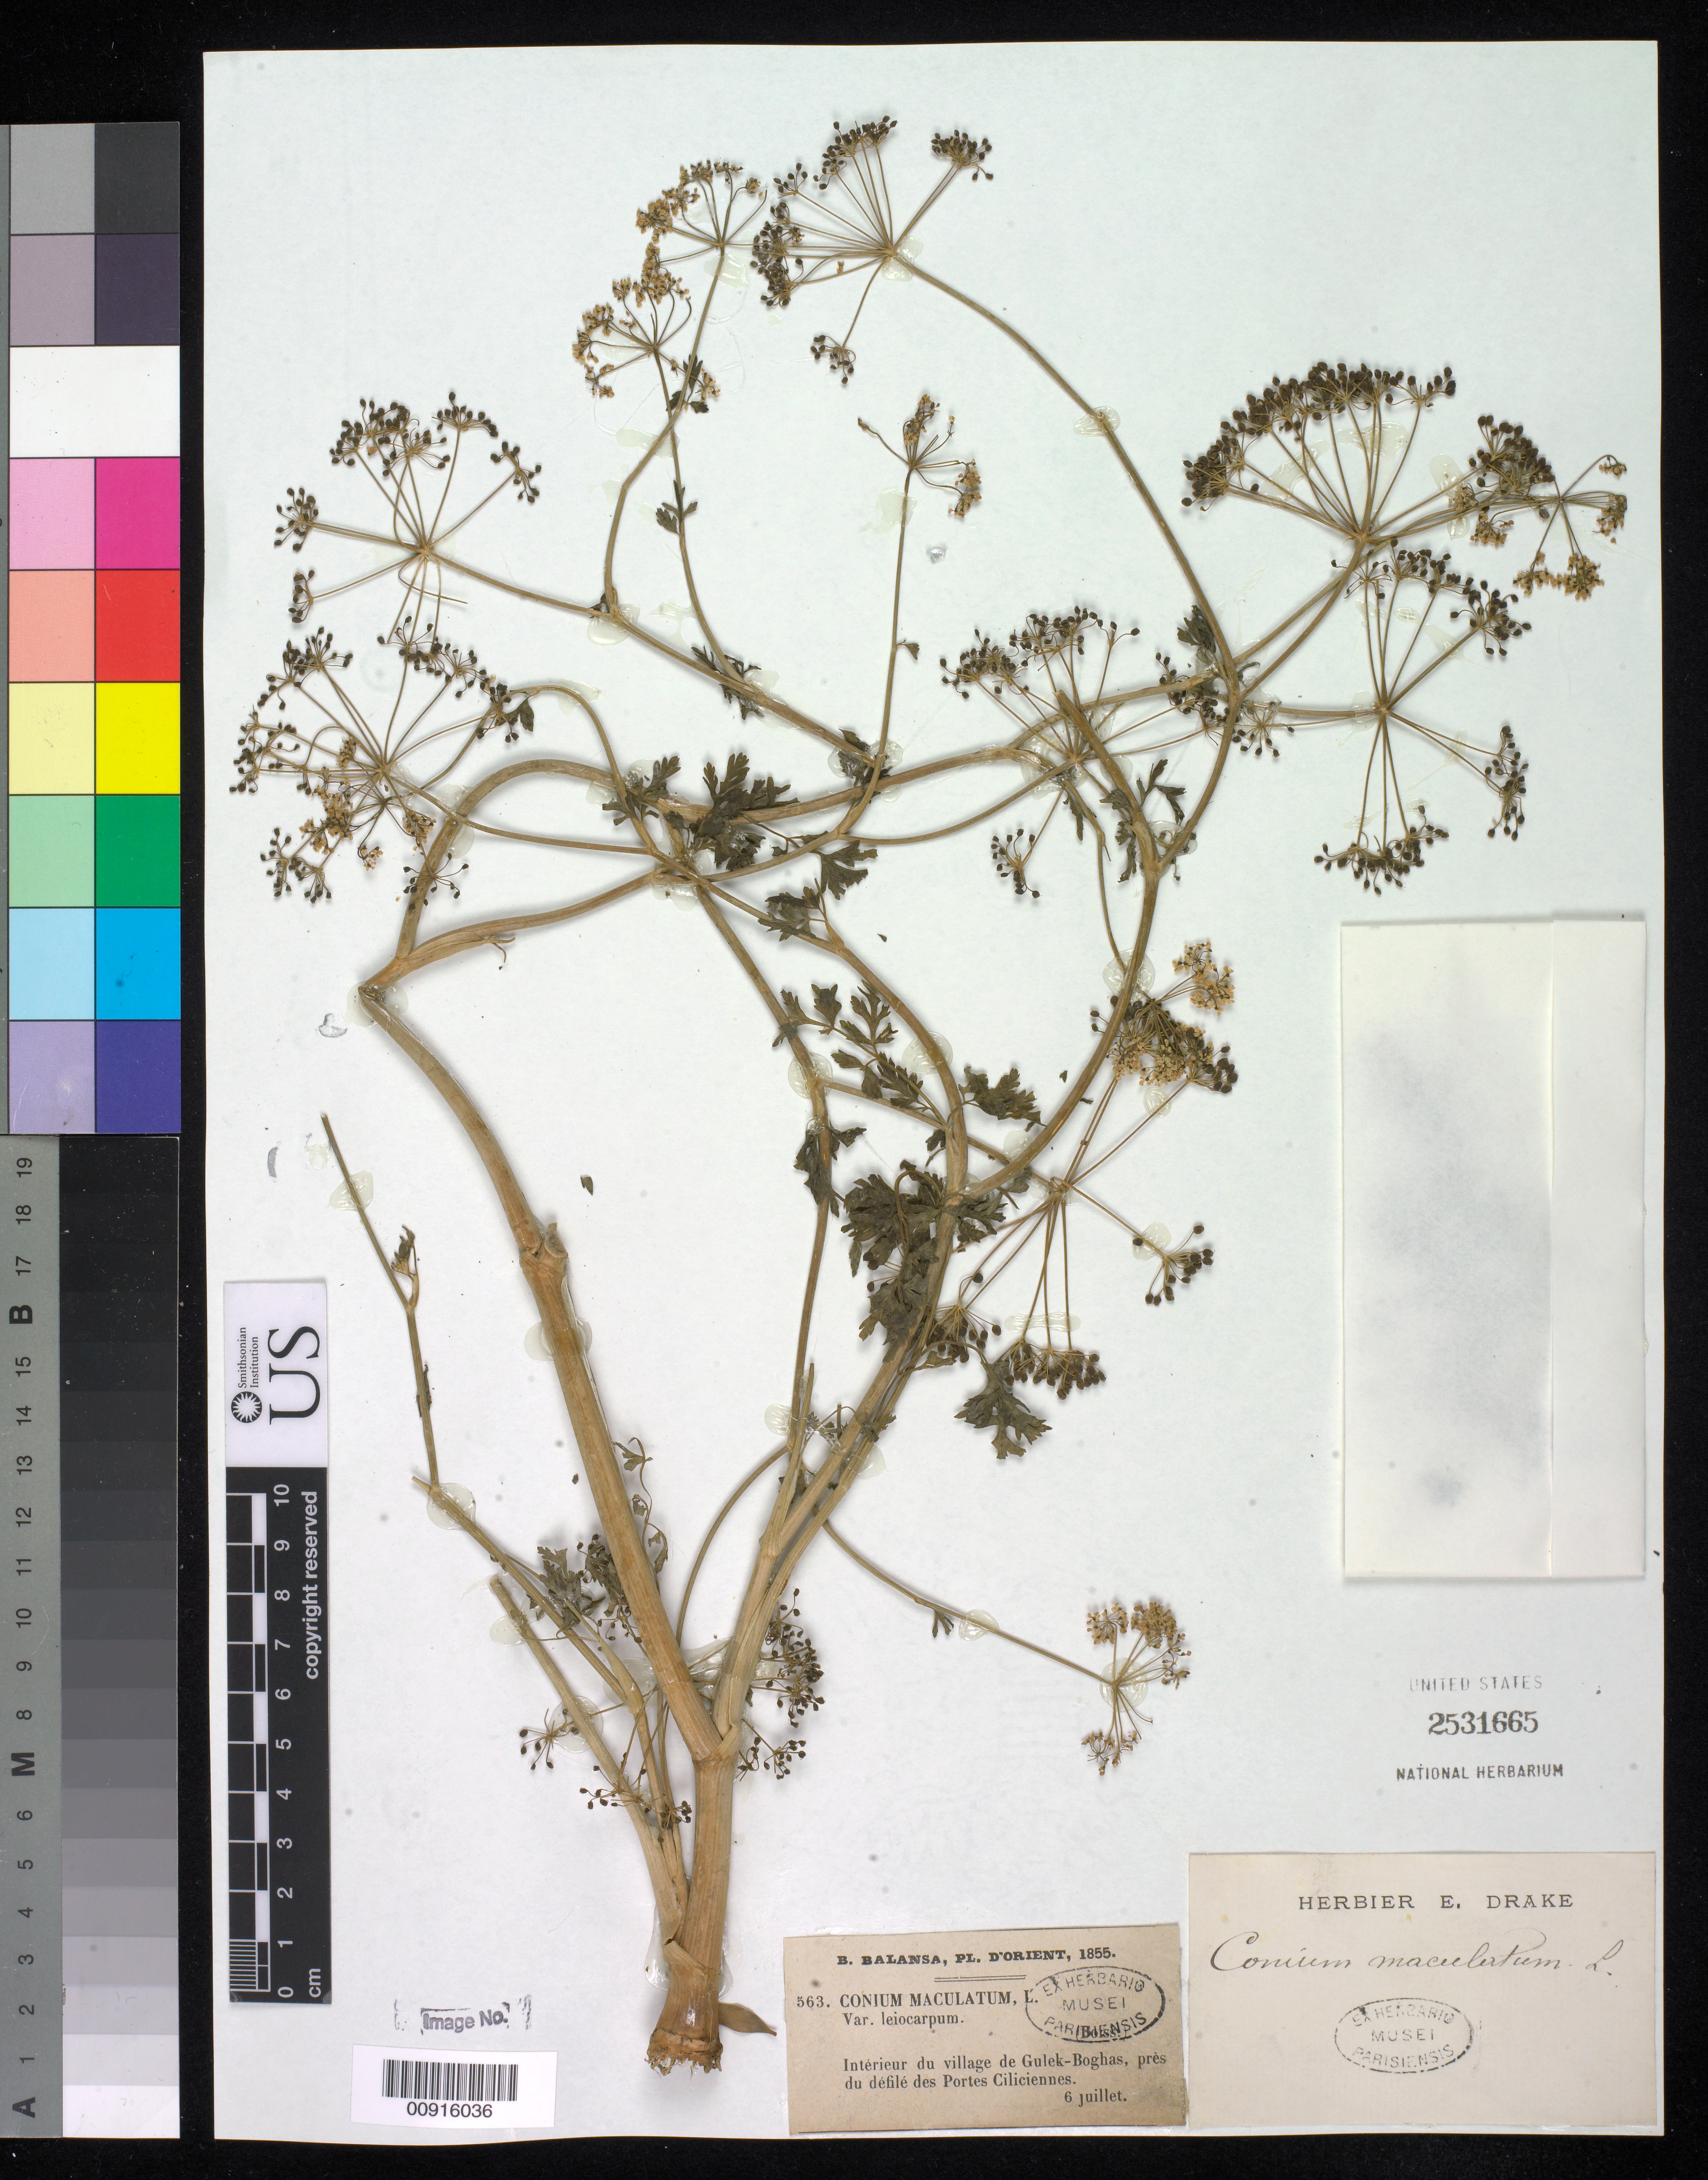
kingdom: Plantae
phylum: Tracheophyta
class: Magnoliopsida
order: Apiales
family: Apiaceae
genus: Conium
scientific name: Conium maculatum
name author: L.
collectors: B. Balansa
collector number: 563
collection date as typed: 06 Jul 1855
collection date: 1855-07-06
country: Turkey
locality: Interieur du village de Gulek-Boghas, près du défilé des Portes Ciliviennes.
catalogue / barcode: US 2531665